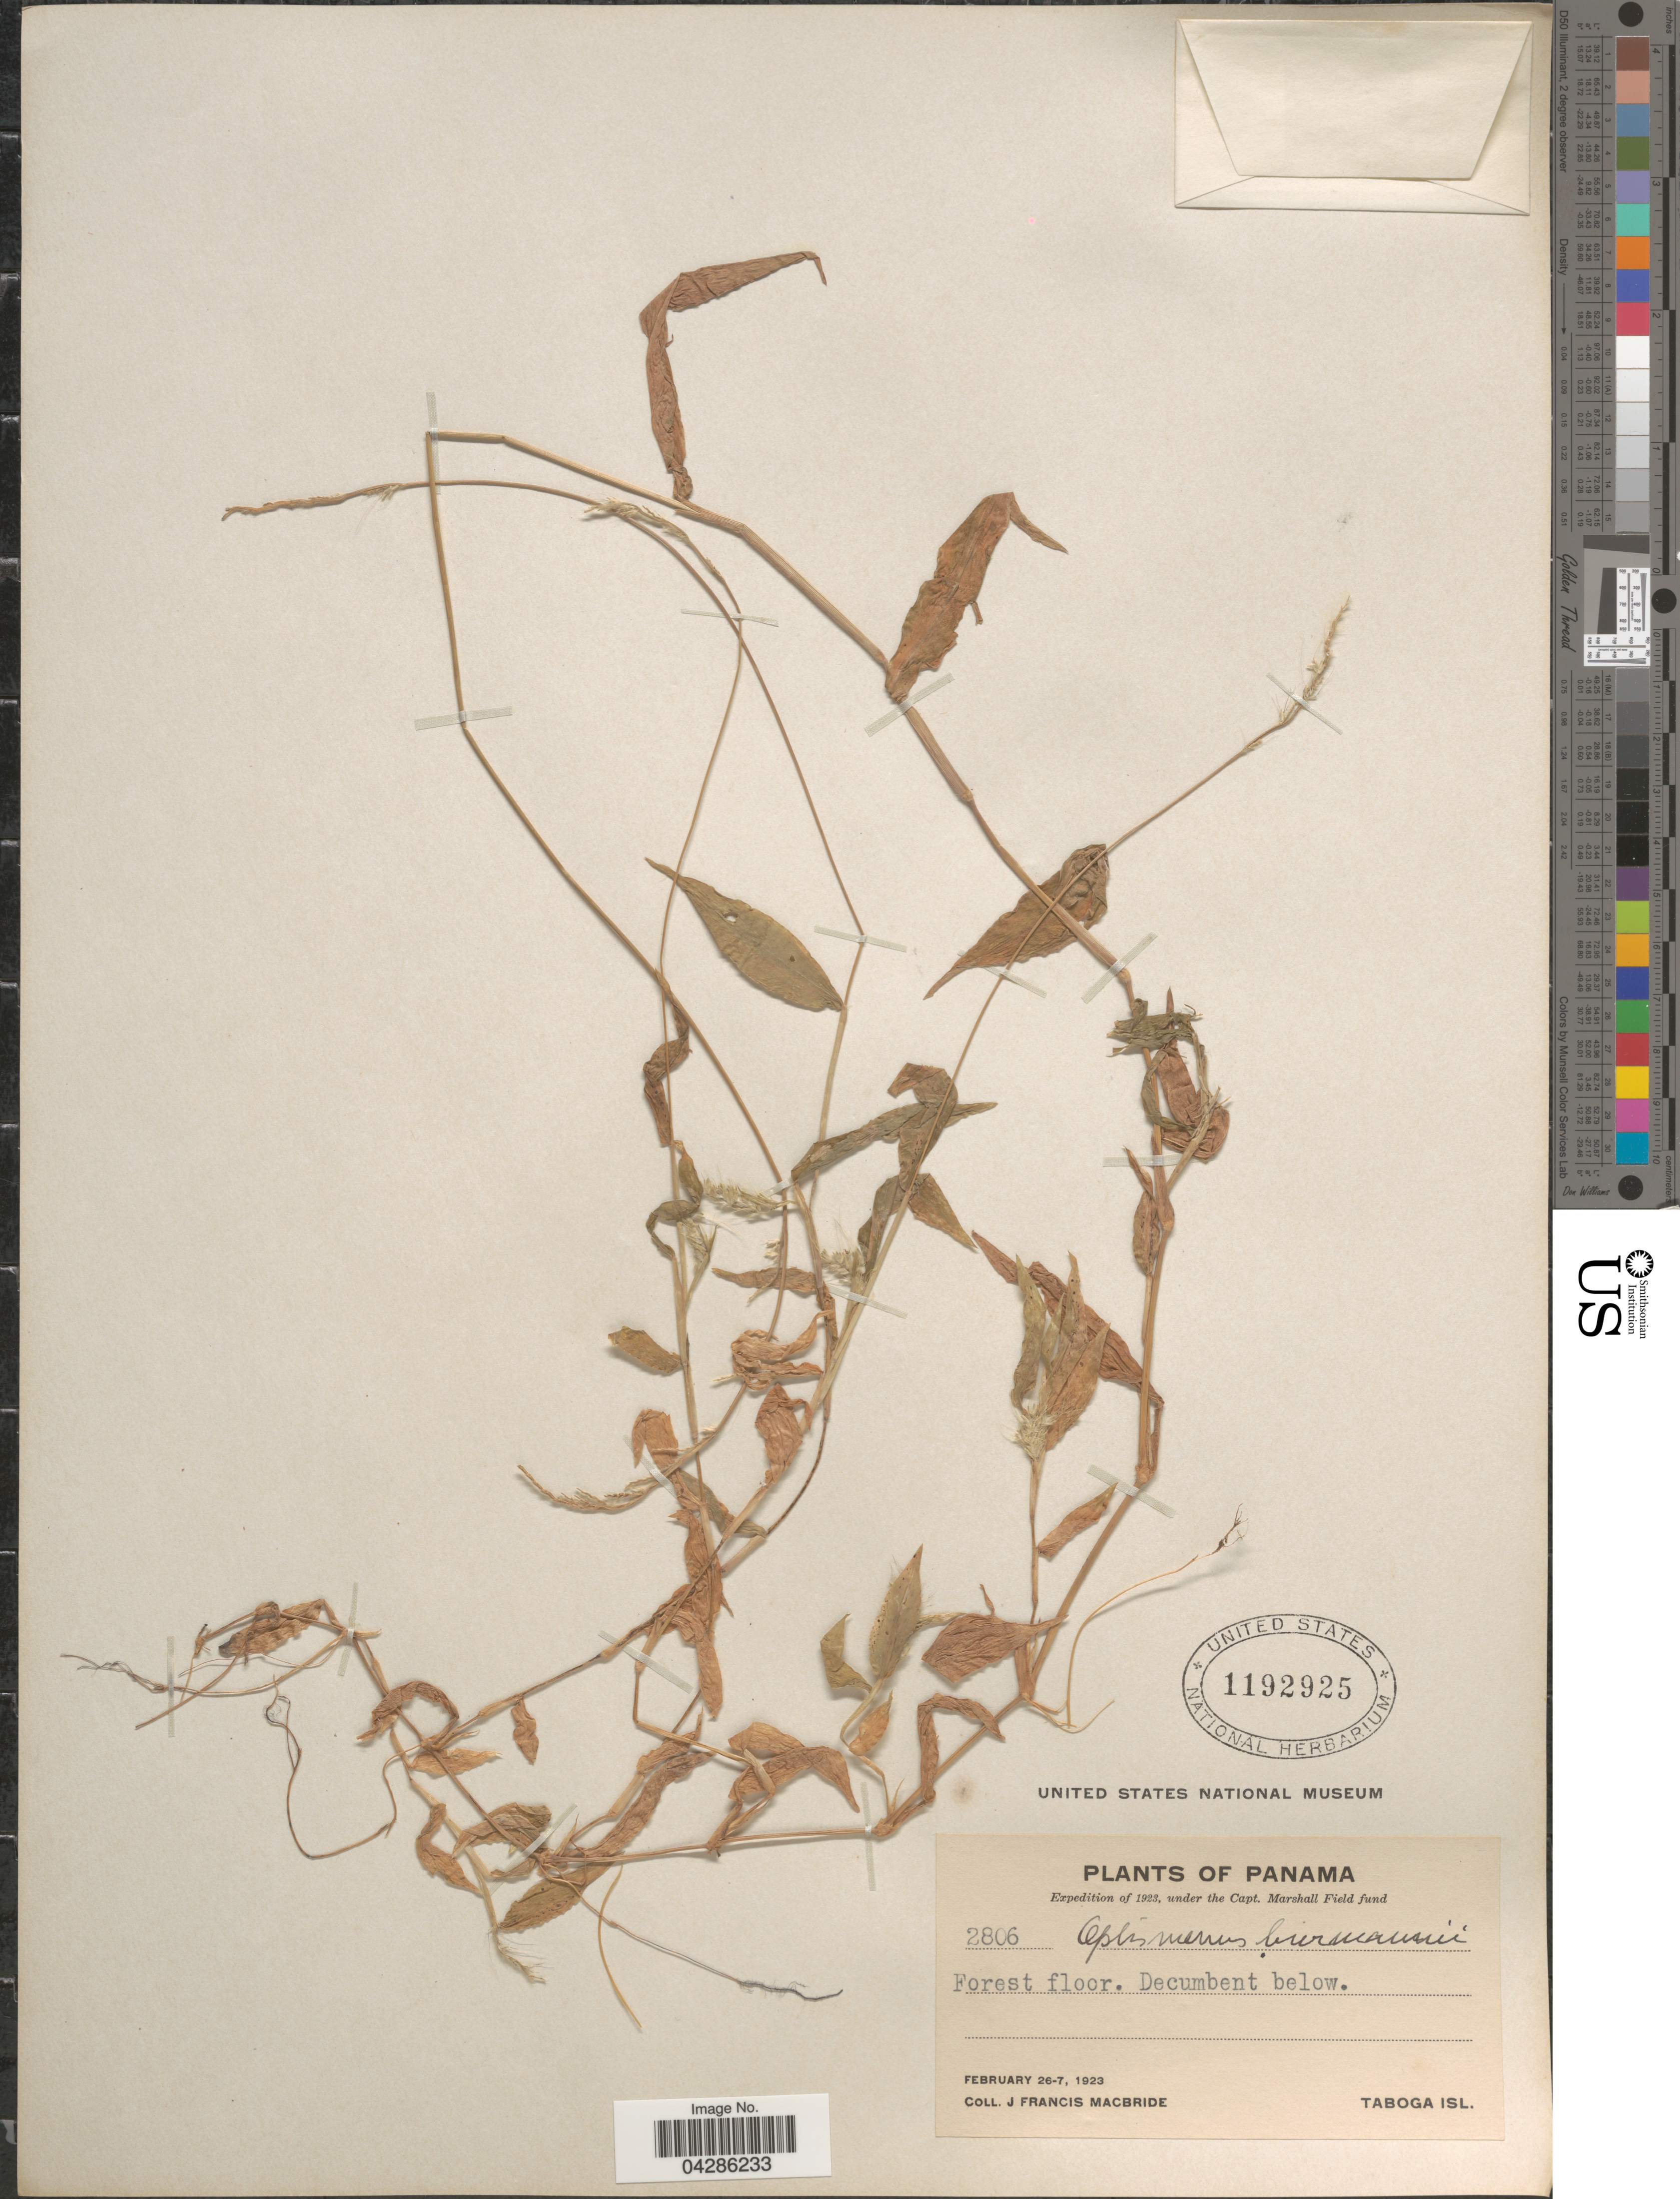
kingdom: Plantae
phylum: Tracheophyta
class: Liliopsida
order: Poales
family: Poaceae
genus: Oplismenus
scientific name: Oplismenus burmannii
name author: (Retz.) P. Beauv.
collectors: J. F. Macbride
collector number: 2806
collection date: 1923-02-07/1923-02-26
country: Panama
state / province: Panamá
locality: Expedition of 1923, under the Capt. Marshall Field fund. Taboga Isl.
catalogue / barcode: US 1192925